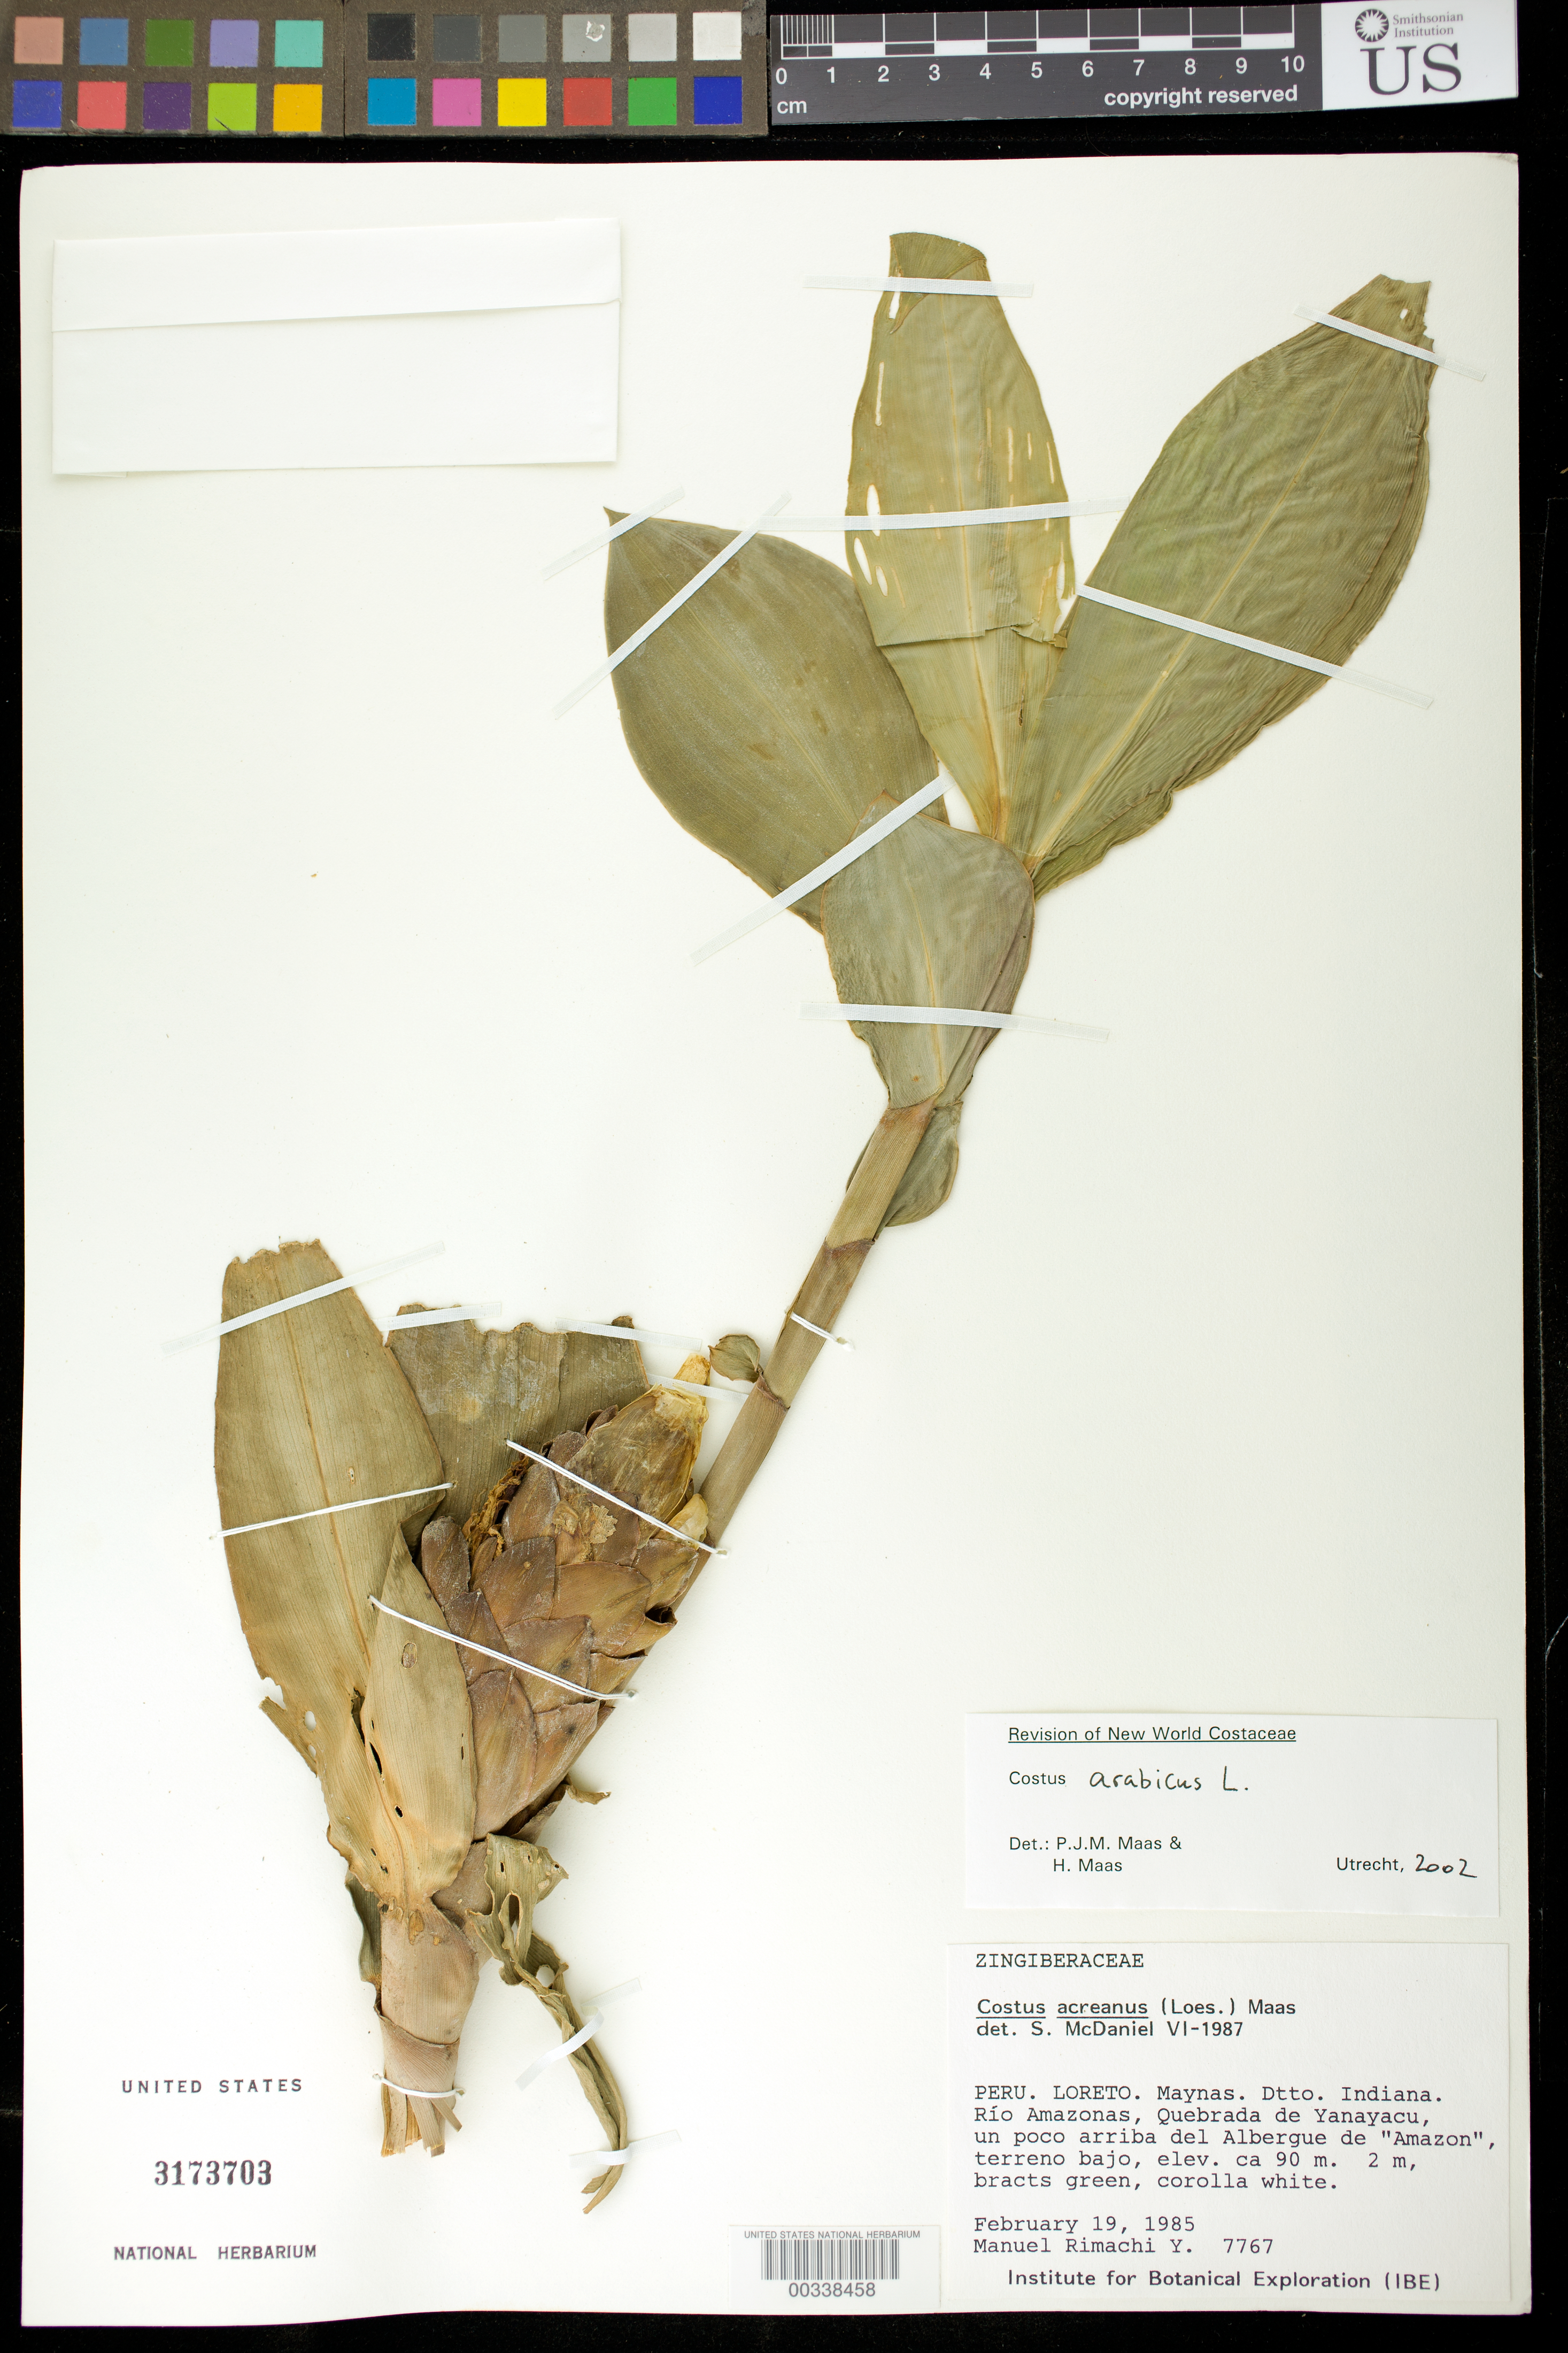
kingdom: Plantae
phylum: Tracheophyta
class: Liliopsida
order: Zingiberales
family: Costaceae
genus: Costus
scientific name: Costus arabicus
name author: L.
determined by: McDaniel, Sidney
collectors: M. Rimachi Y.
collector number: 7767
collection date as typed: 19 Feb 1985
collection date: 1985-02-19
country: Peru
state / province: Loreto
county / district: Maynas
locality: Dtto. indiana, rio amazonas, quebrada de yanayacu, un poco arriba del albergue de "amazon"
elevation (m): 90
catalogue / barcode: US 3173703